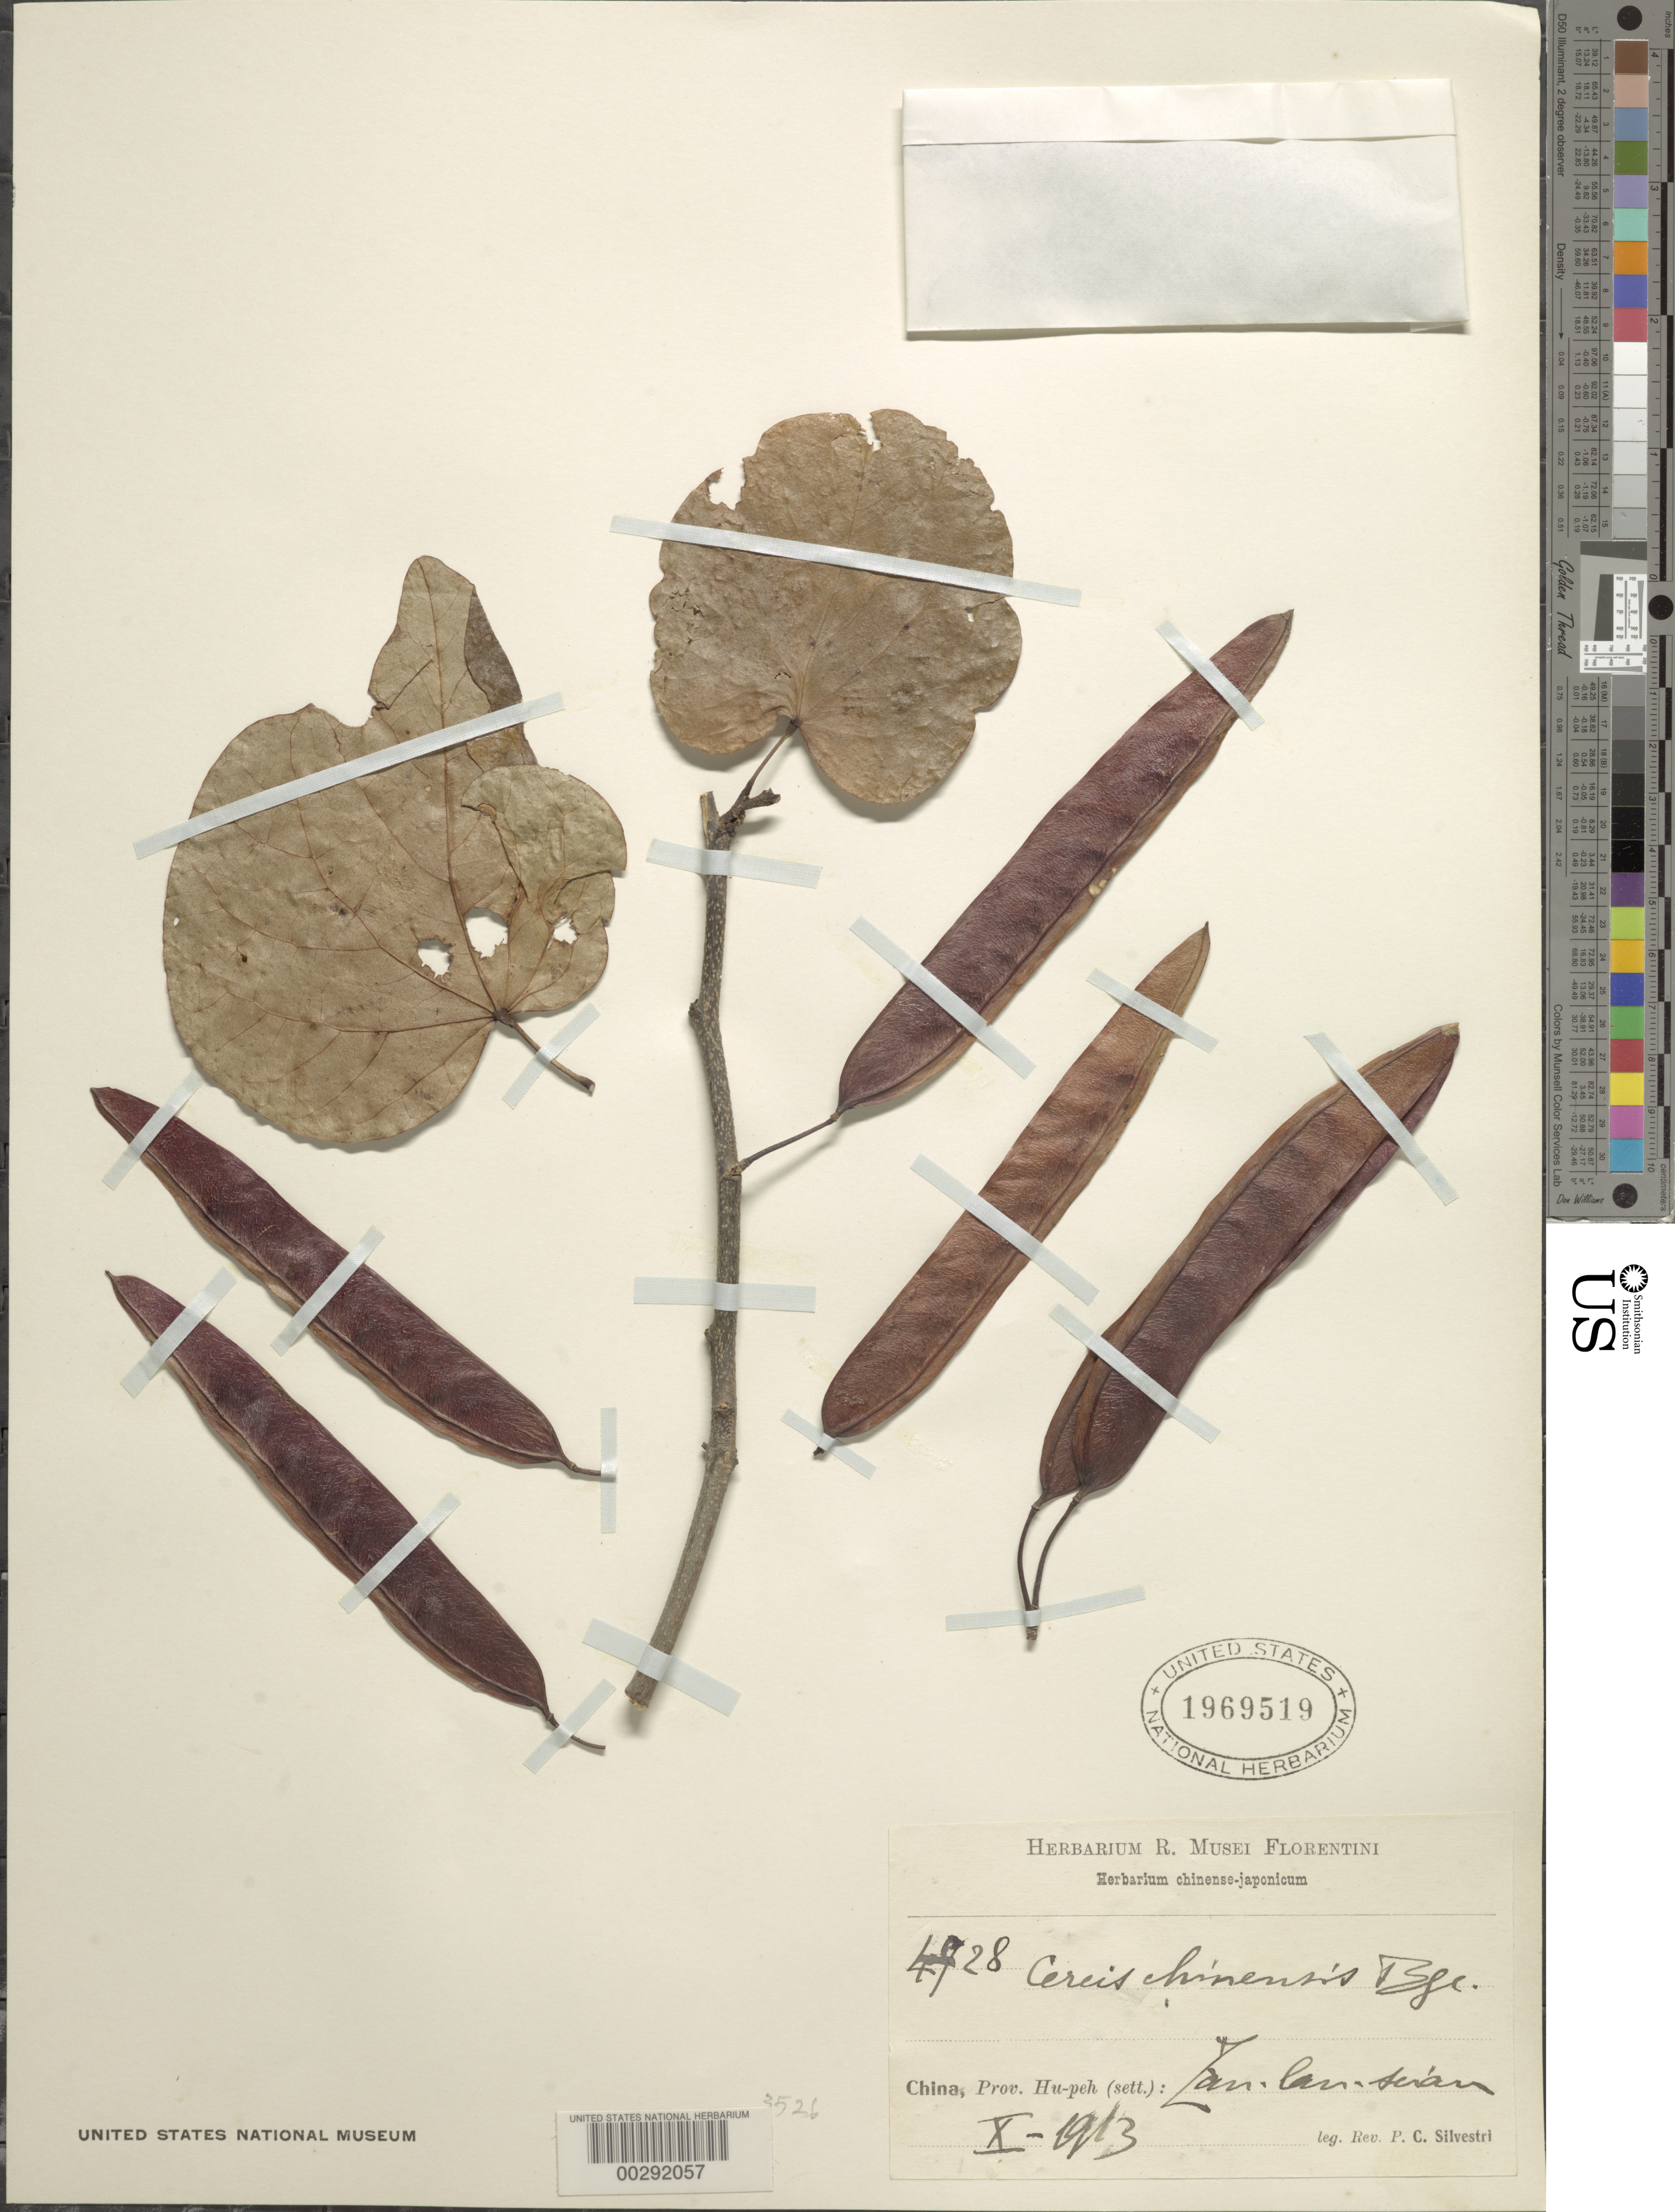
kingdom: Plantae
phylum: Tracheophyta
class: Magnoliopsida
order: Fabales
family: Fabaceae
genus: Cercis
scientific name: Cercis chinensis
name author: Bunge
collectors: P. Silvestri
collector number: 4928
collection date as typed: Oct 1913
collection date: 1913-10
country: China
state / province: Hubei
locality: Zan-lan-seian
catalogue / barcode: US 1969519